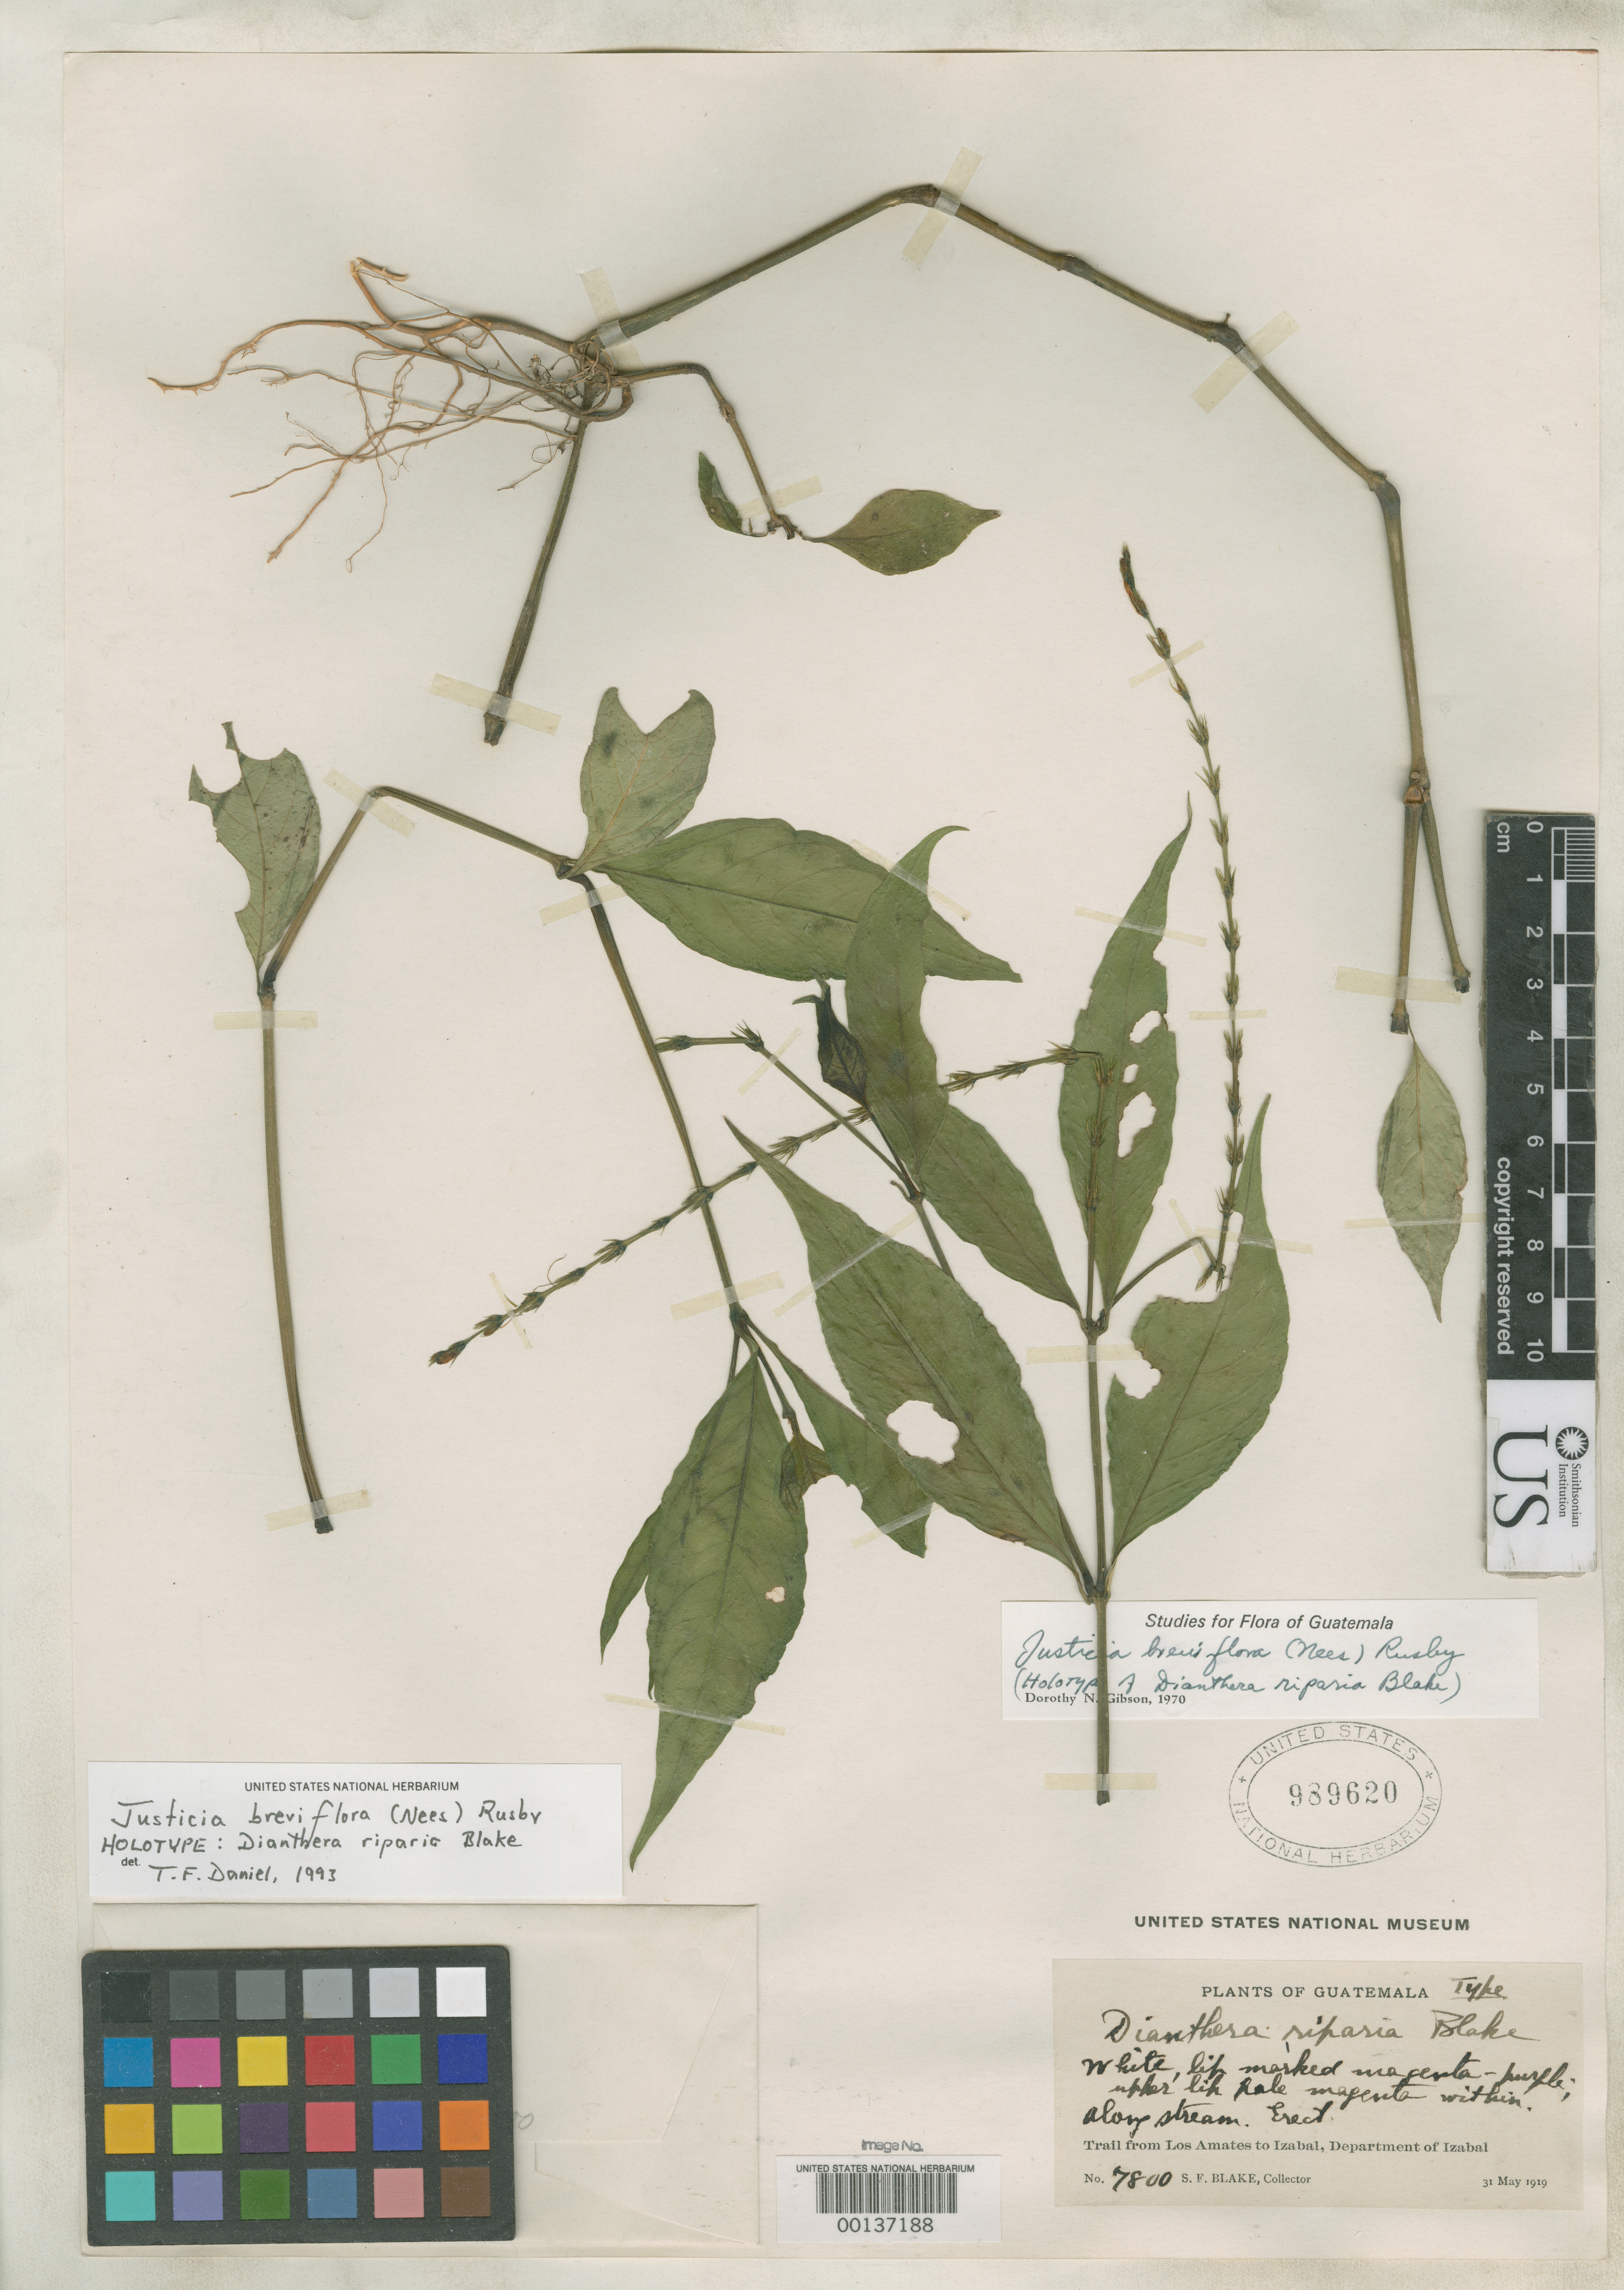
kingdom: Plantae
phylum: Tracheophyta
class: Magnoliopsida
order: Lamiales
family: Acanthaceae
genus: Dianthera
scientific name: Dianthera riparia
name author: S.F. Blake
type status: Holotype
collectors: S. Blake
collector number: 7800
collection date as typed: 31 May 1919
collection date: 1919-05-31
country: Guatemala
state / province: Izabal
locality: Trail from Los Amates to Izabal.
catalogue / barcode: US 989620